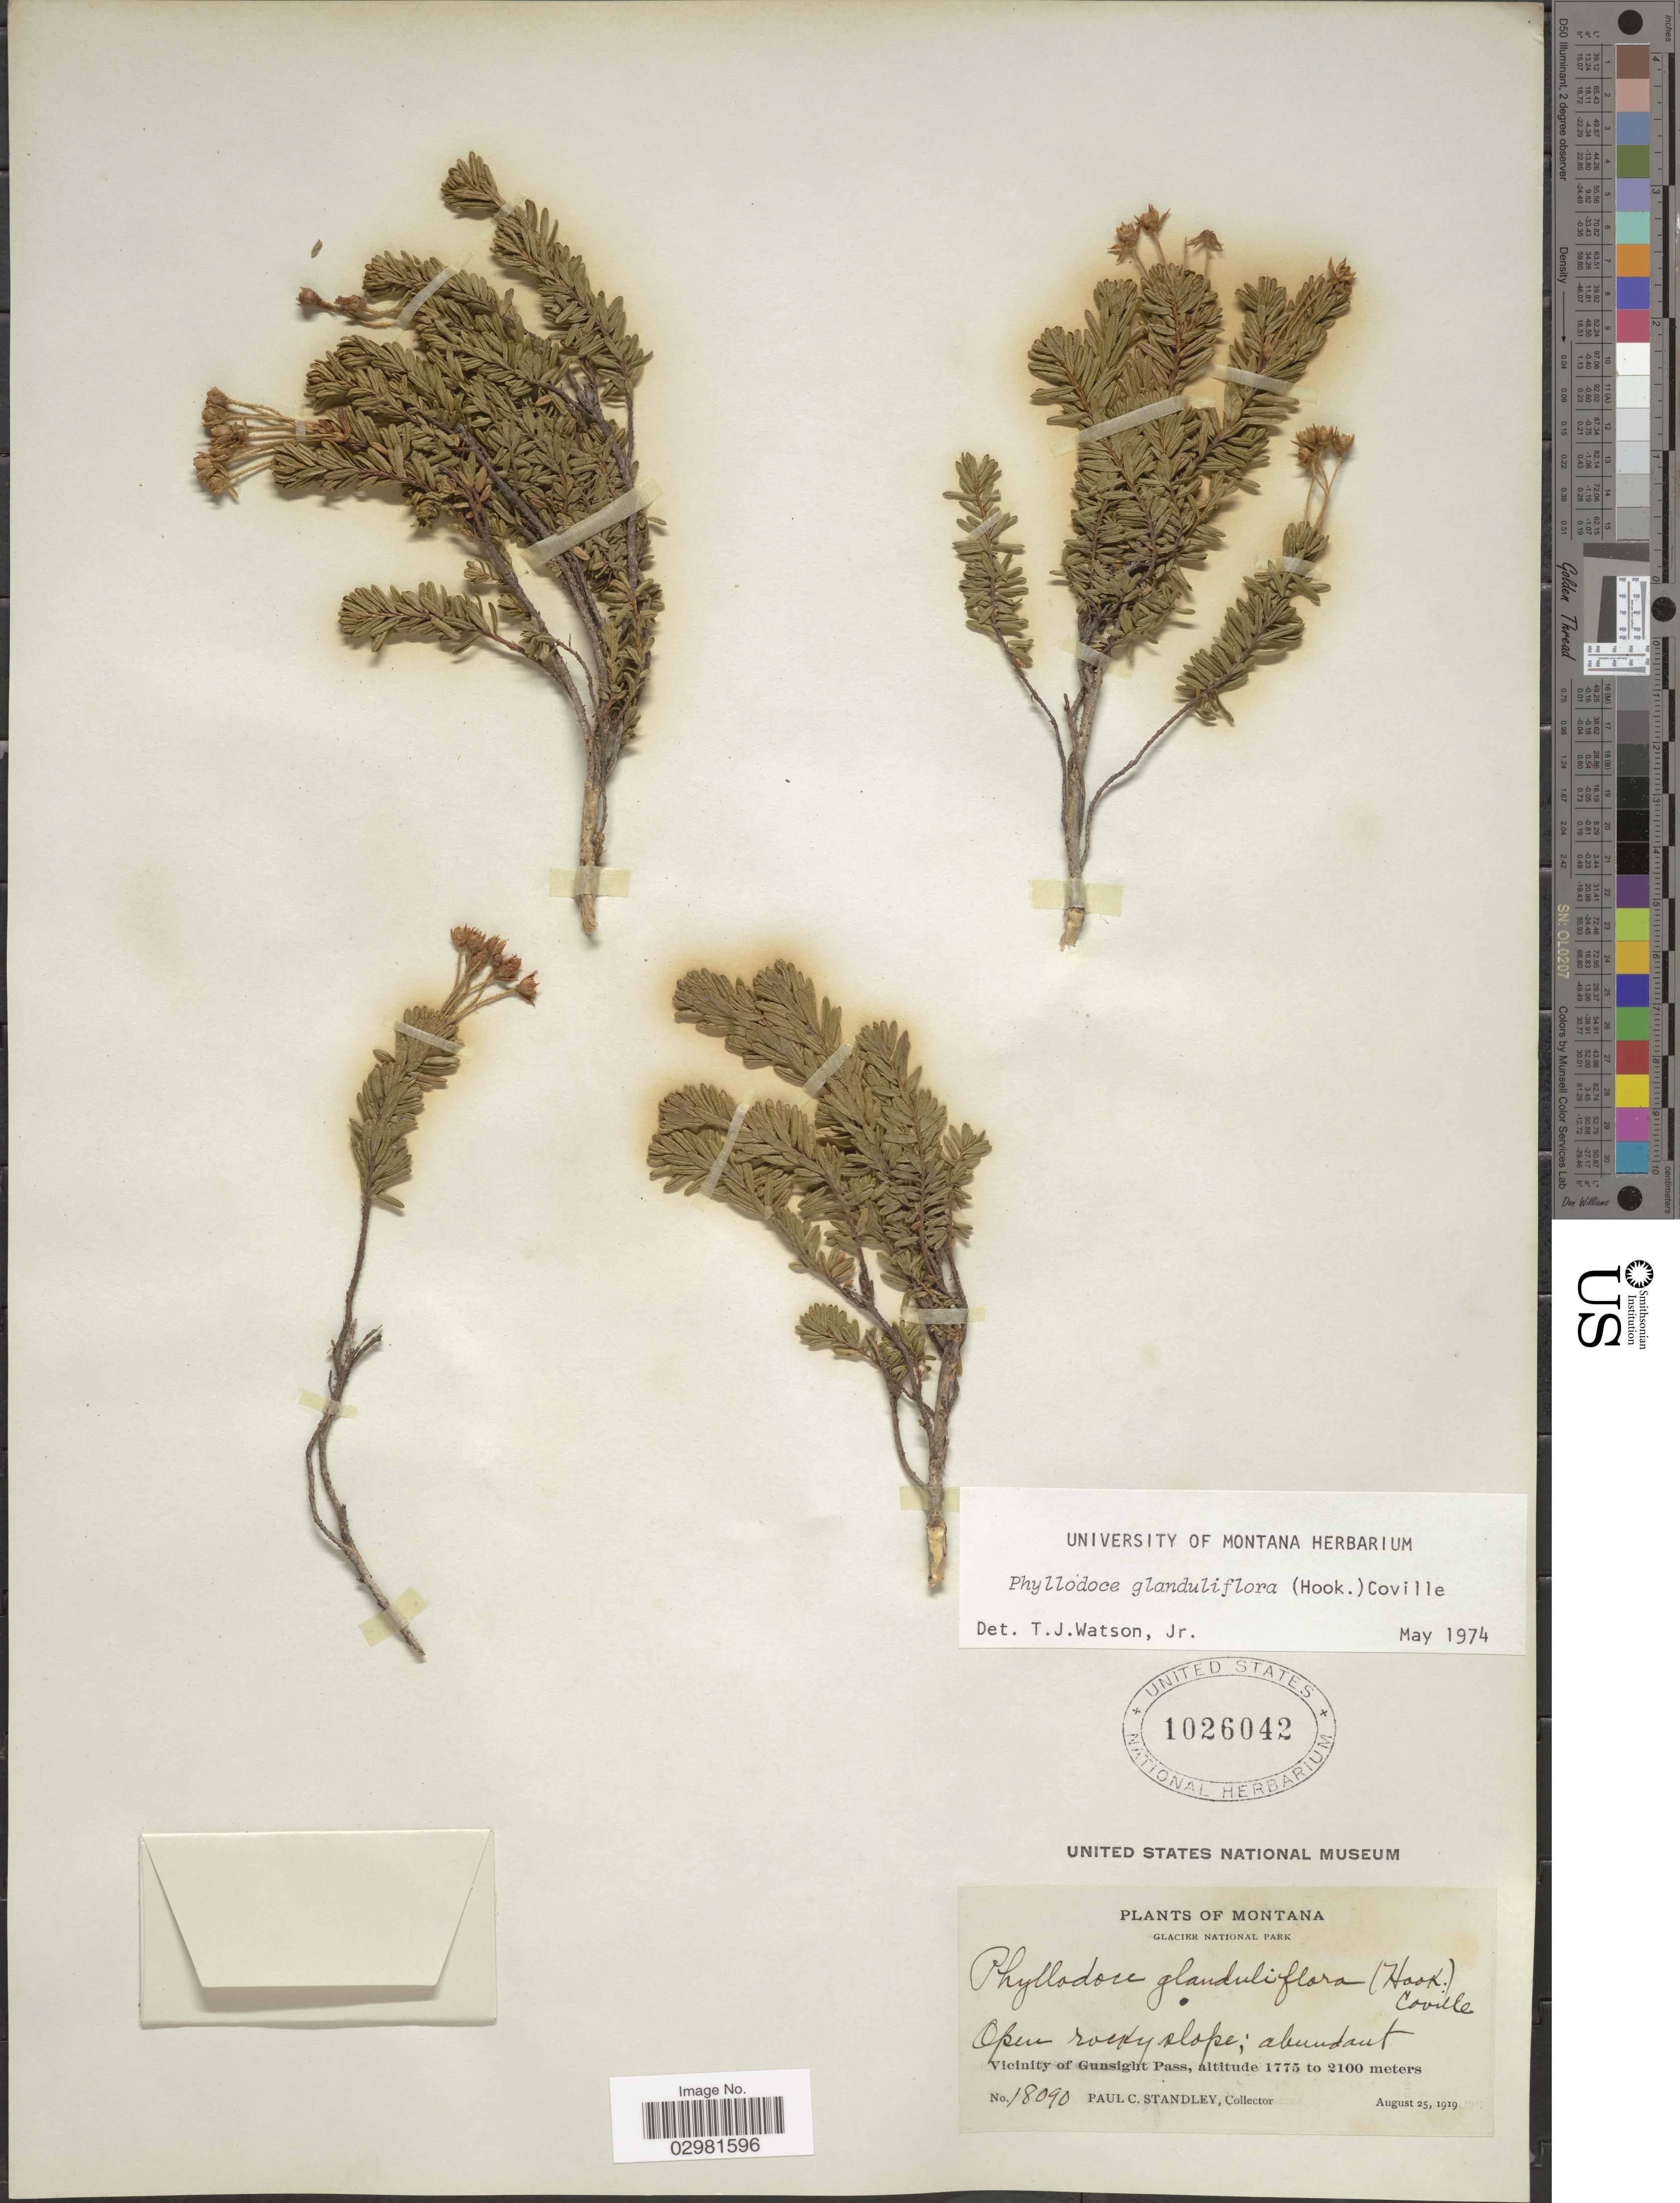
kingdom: Plantae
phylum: Tracheophyta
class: Magnoliopsida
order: Ericales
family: Ericaceae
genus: Phyllodoce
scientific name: Phyllodoce glanduliflora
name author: (Hook.) Coville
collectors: P. C. Standley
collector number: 18090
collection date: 1919-08-25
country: United States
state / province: Montana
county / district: Glacier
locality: Glacier National Park, Vicinity of Gunsight Pass.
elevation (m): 1775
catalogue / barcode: US 1026042